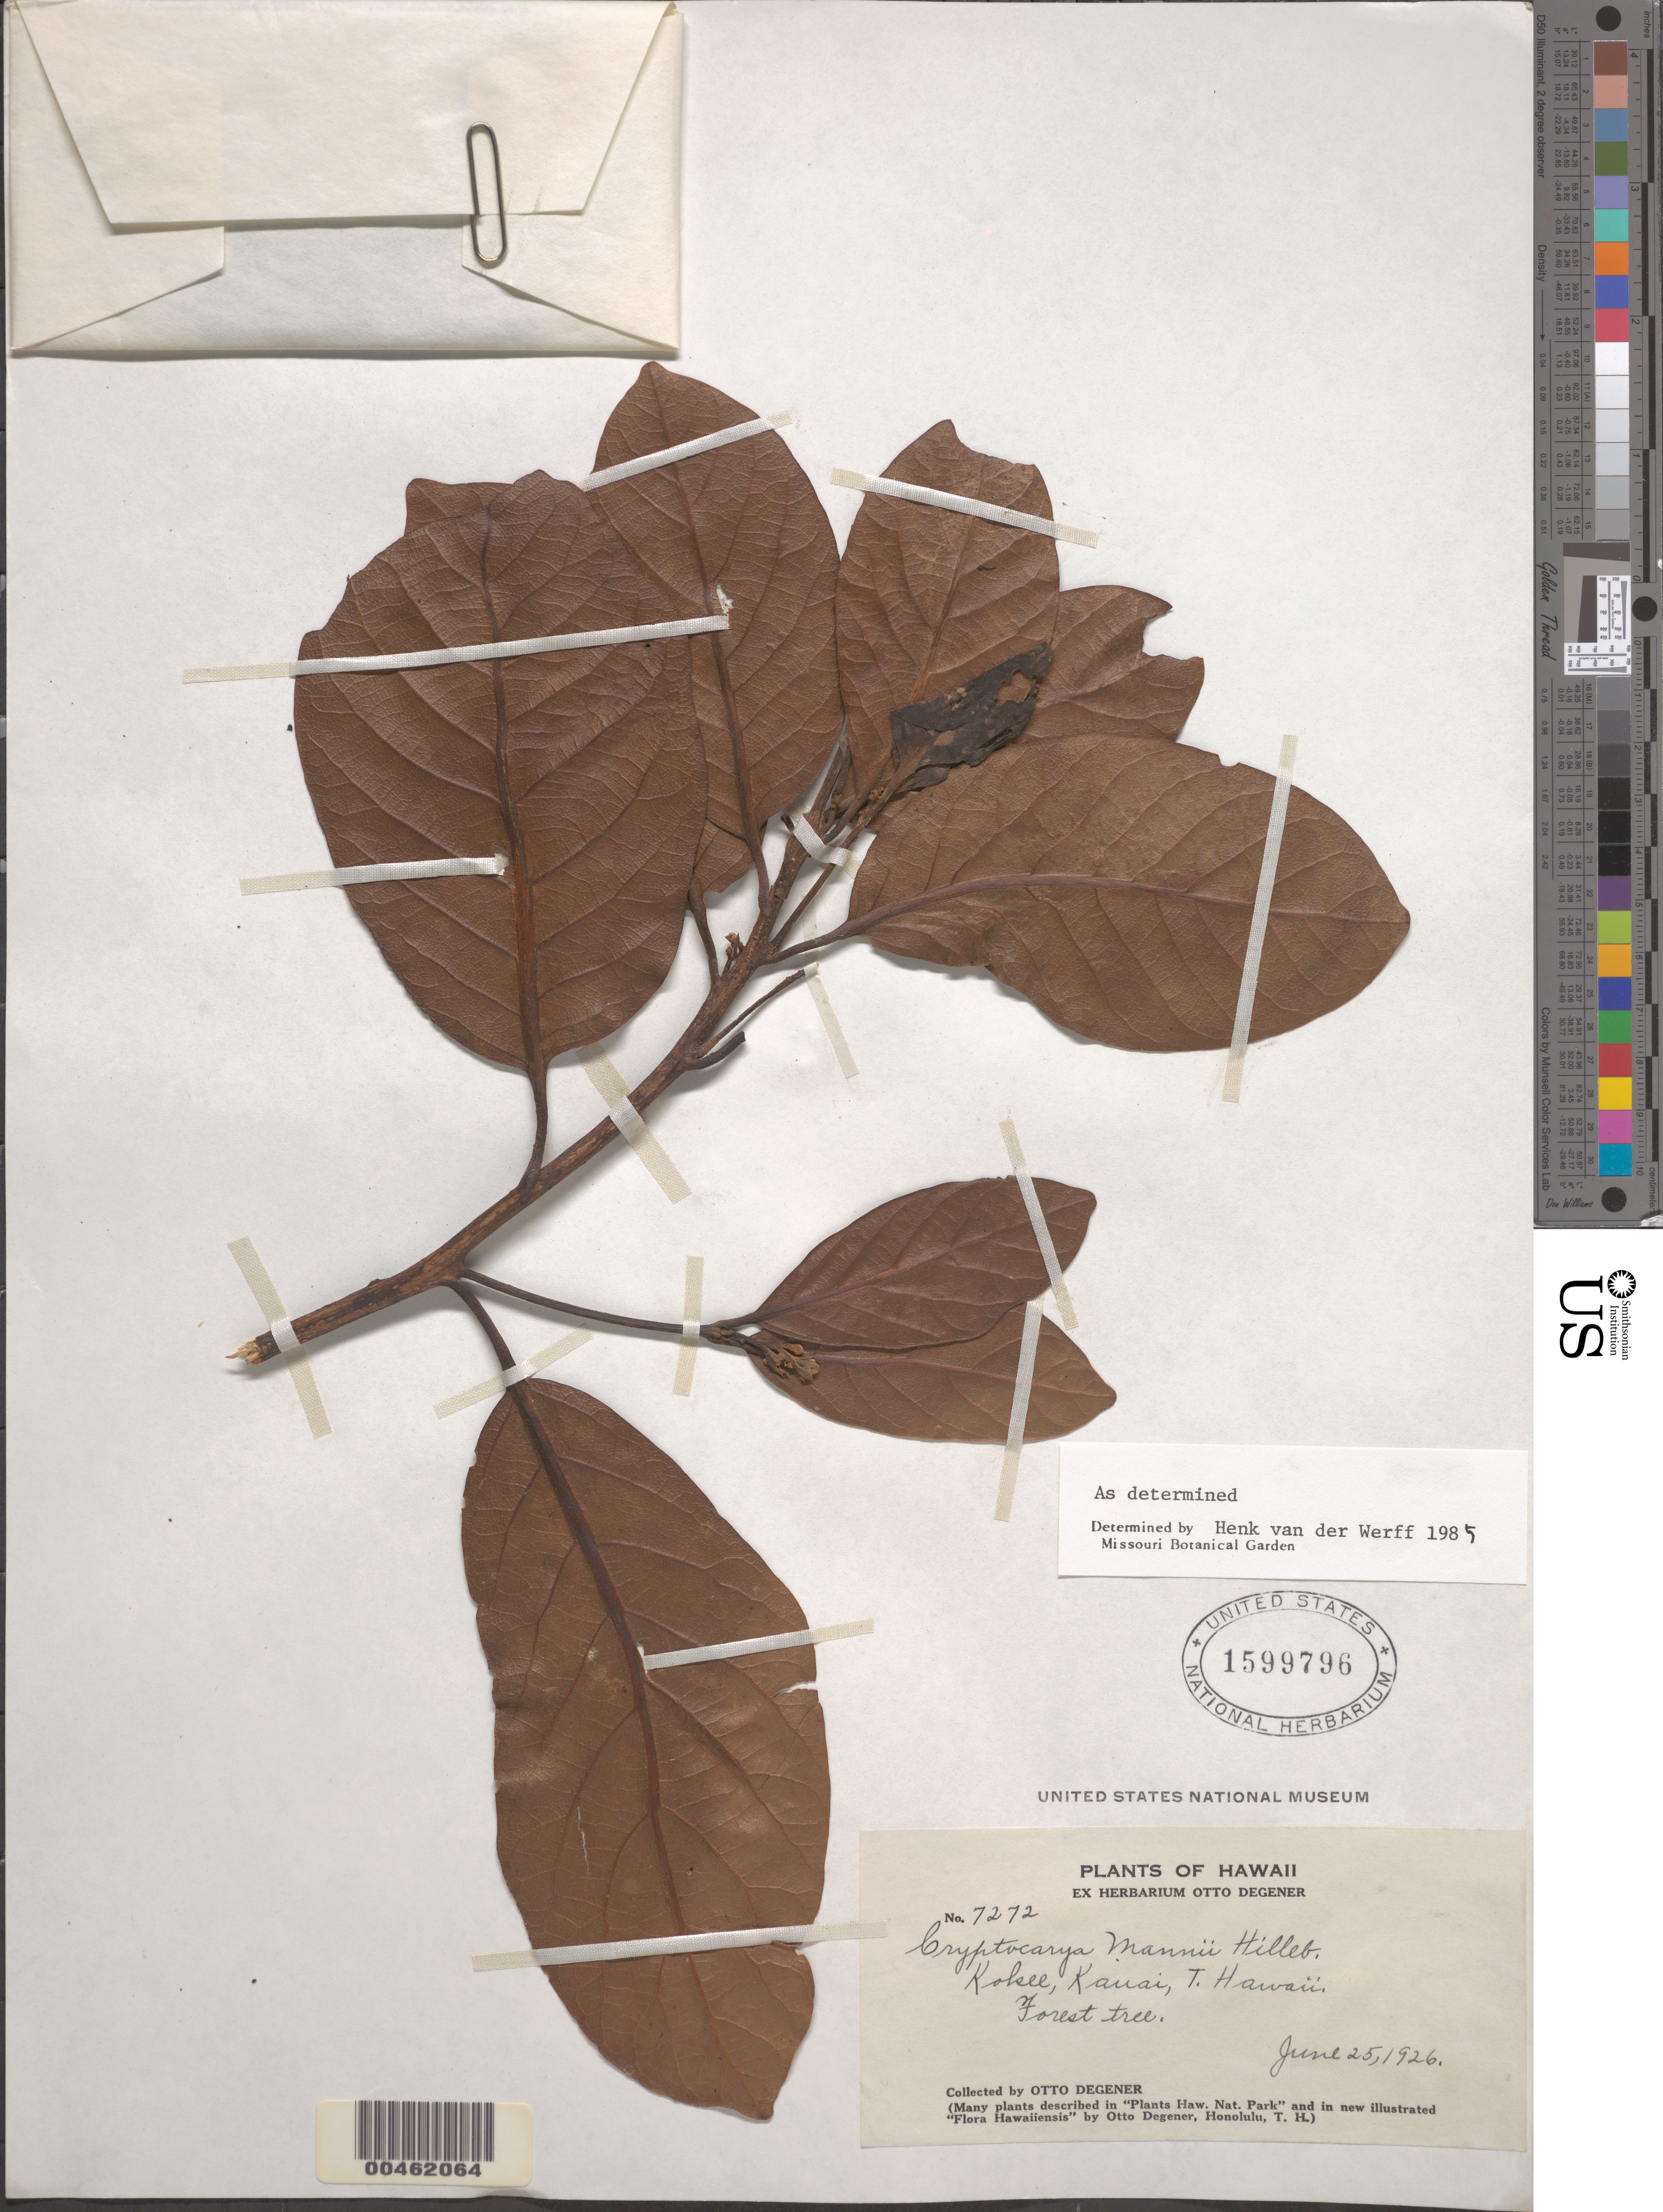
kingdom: Plantae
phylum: Tracheophyta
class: Magnoliopsida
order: Laurales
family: Lauraceae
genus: Cryptocarya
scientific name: Cryptocarya mannii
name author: Hillebr.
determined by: van der Werff, H., (MO), Missouri Botanical Garden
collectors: O. Degener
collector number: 7272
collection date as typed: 25 Jun 1926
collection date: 1926-06-25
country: United States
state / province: Hawaii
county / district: Kauai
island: Kaua'i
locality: Kokee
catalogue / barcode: US 1599796